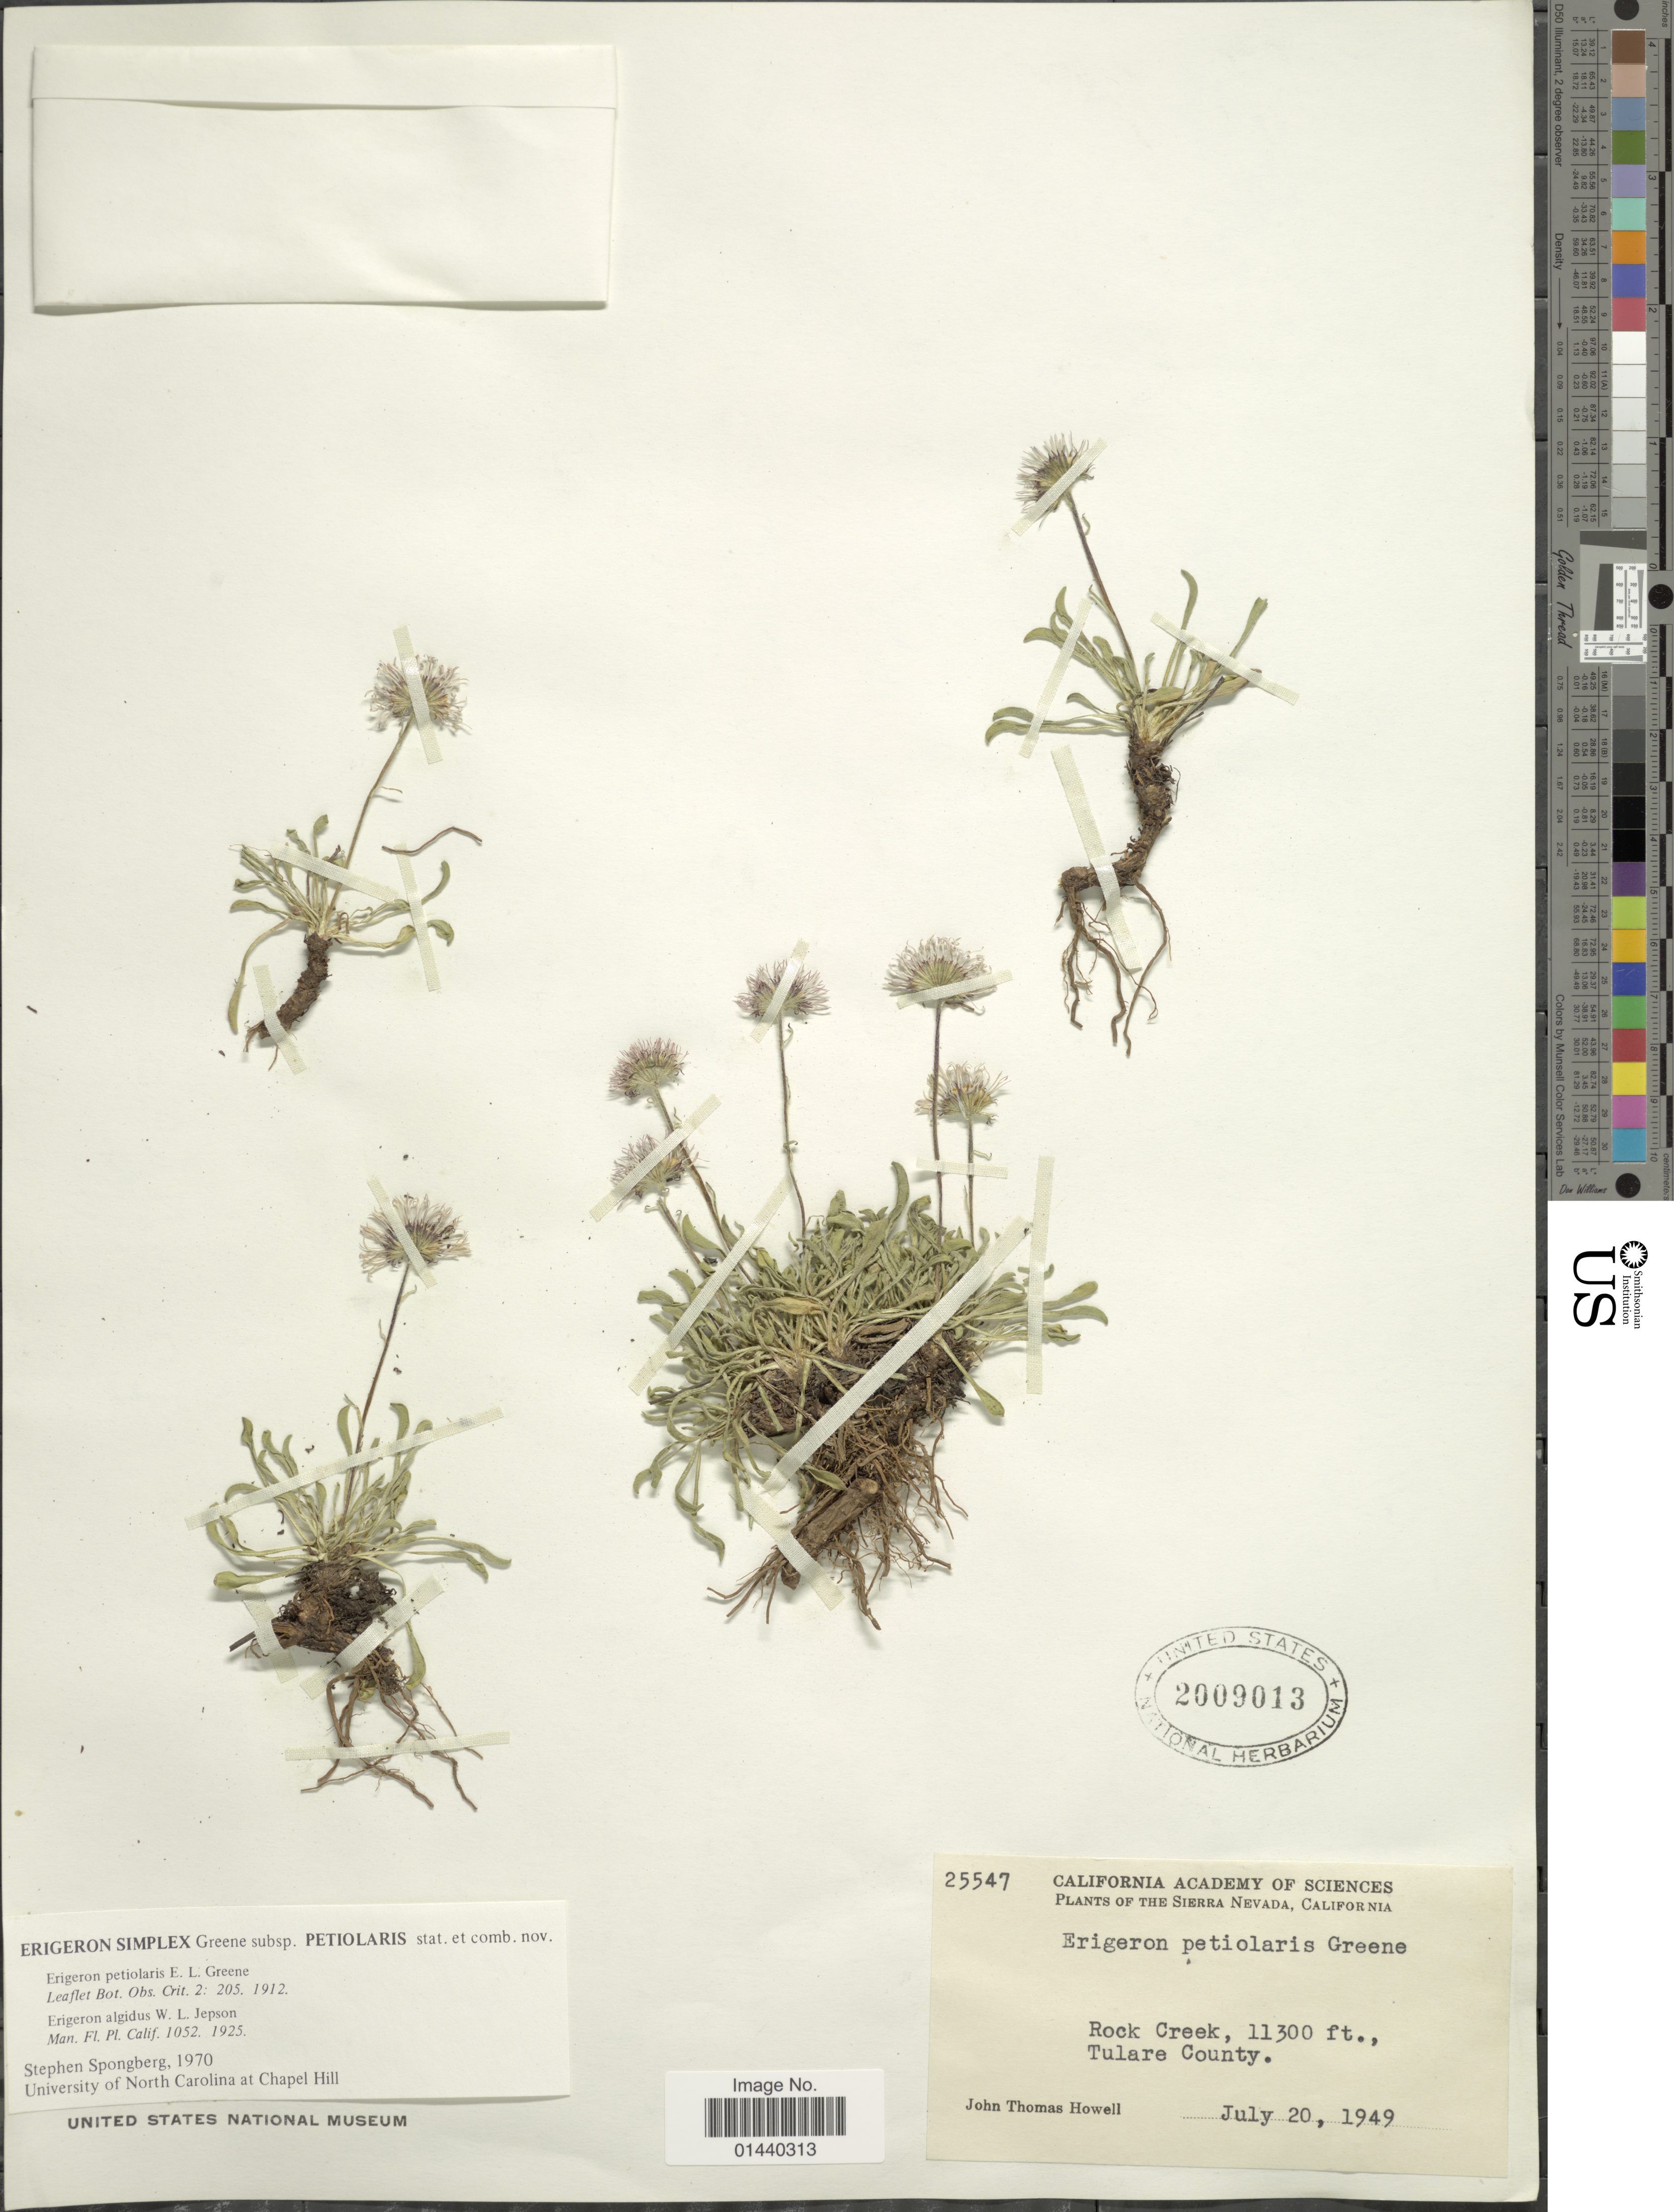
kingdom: Plantae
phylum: Tracheophyta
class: Magnoliopsida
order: Asterales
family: Asteraceae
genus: Erigeron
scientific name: Erigeron simplex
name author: Greene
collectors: J. T. Howell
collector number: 25547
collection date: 1949-07-20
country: United States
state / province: California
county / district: Tulare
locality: The Sierra Nevada. Rock Creek.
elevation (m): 3444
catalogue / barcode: US 2009013